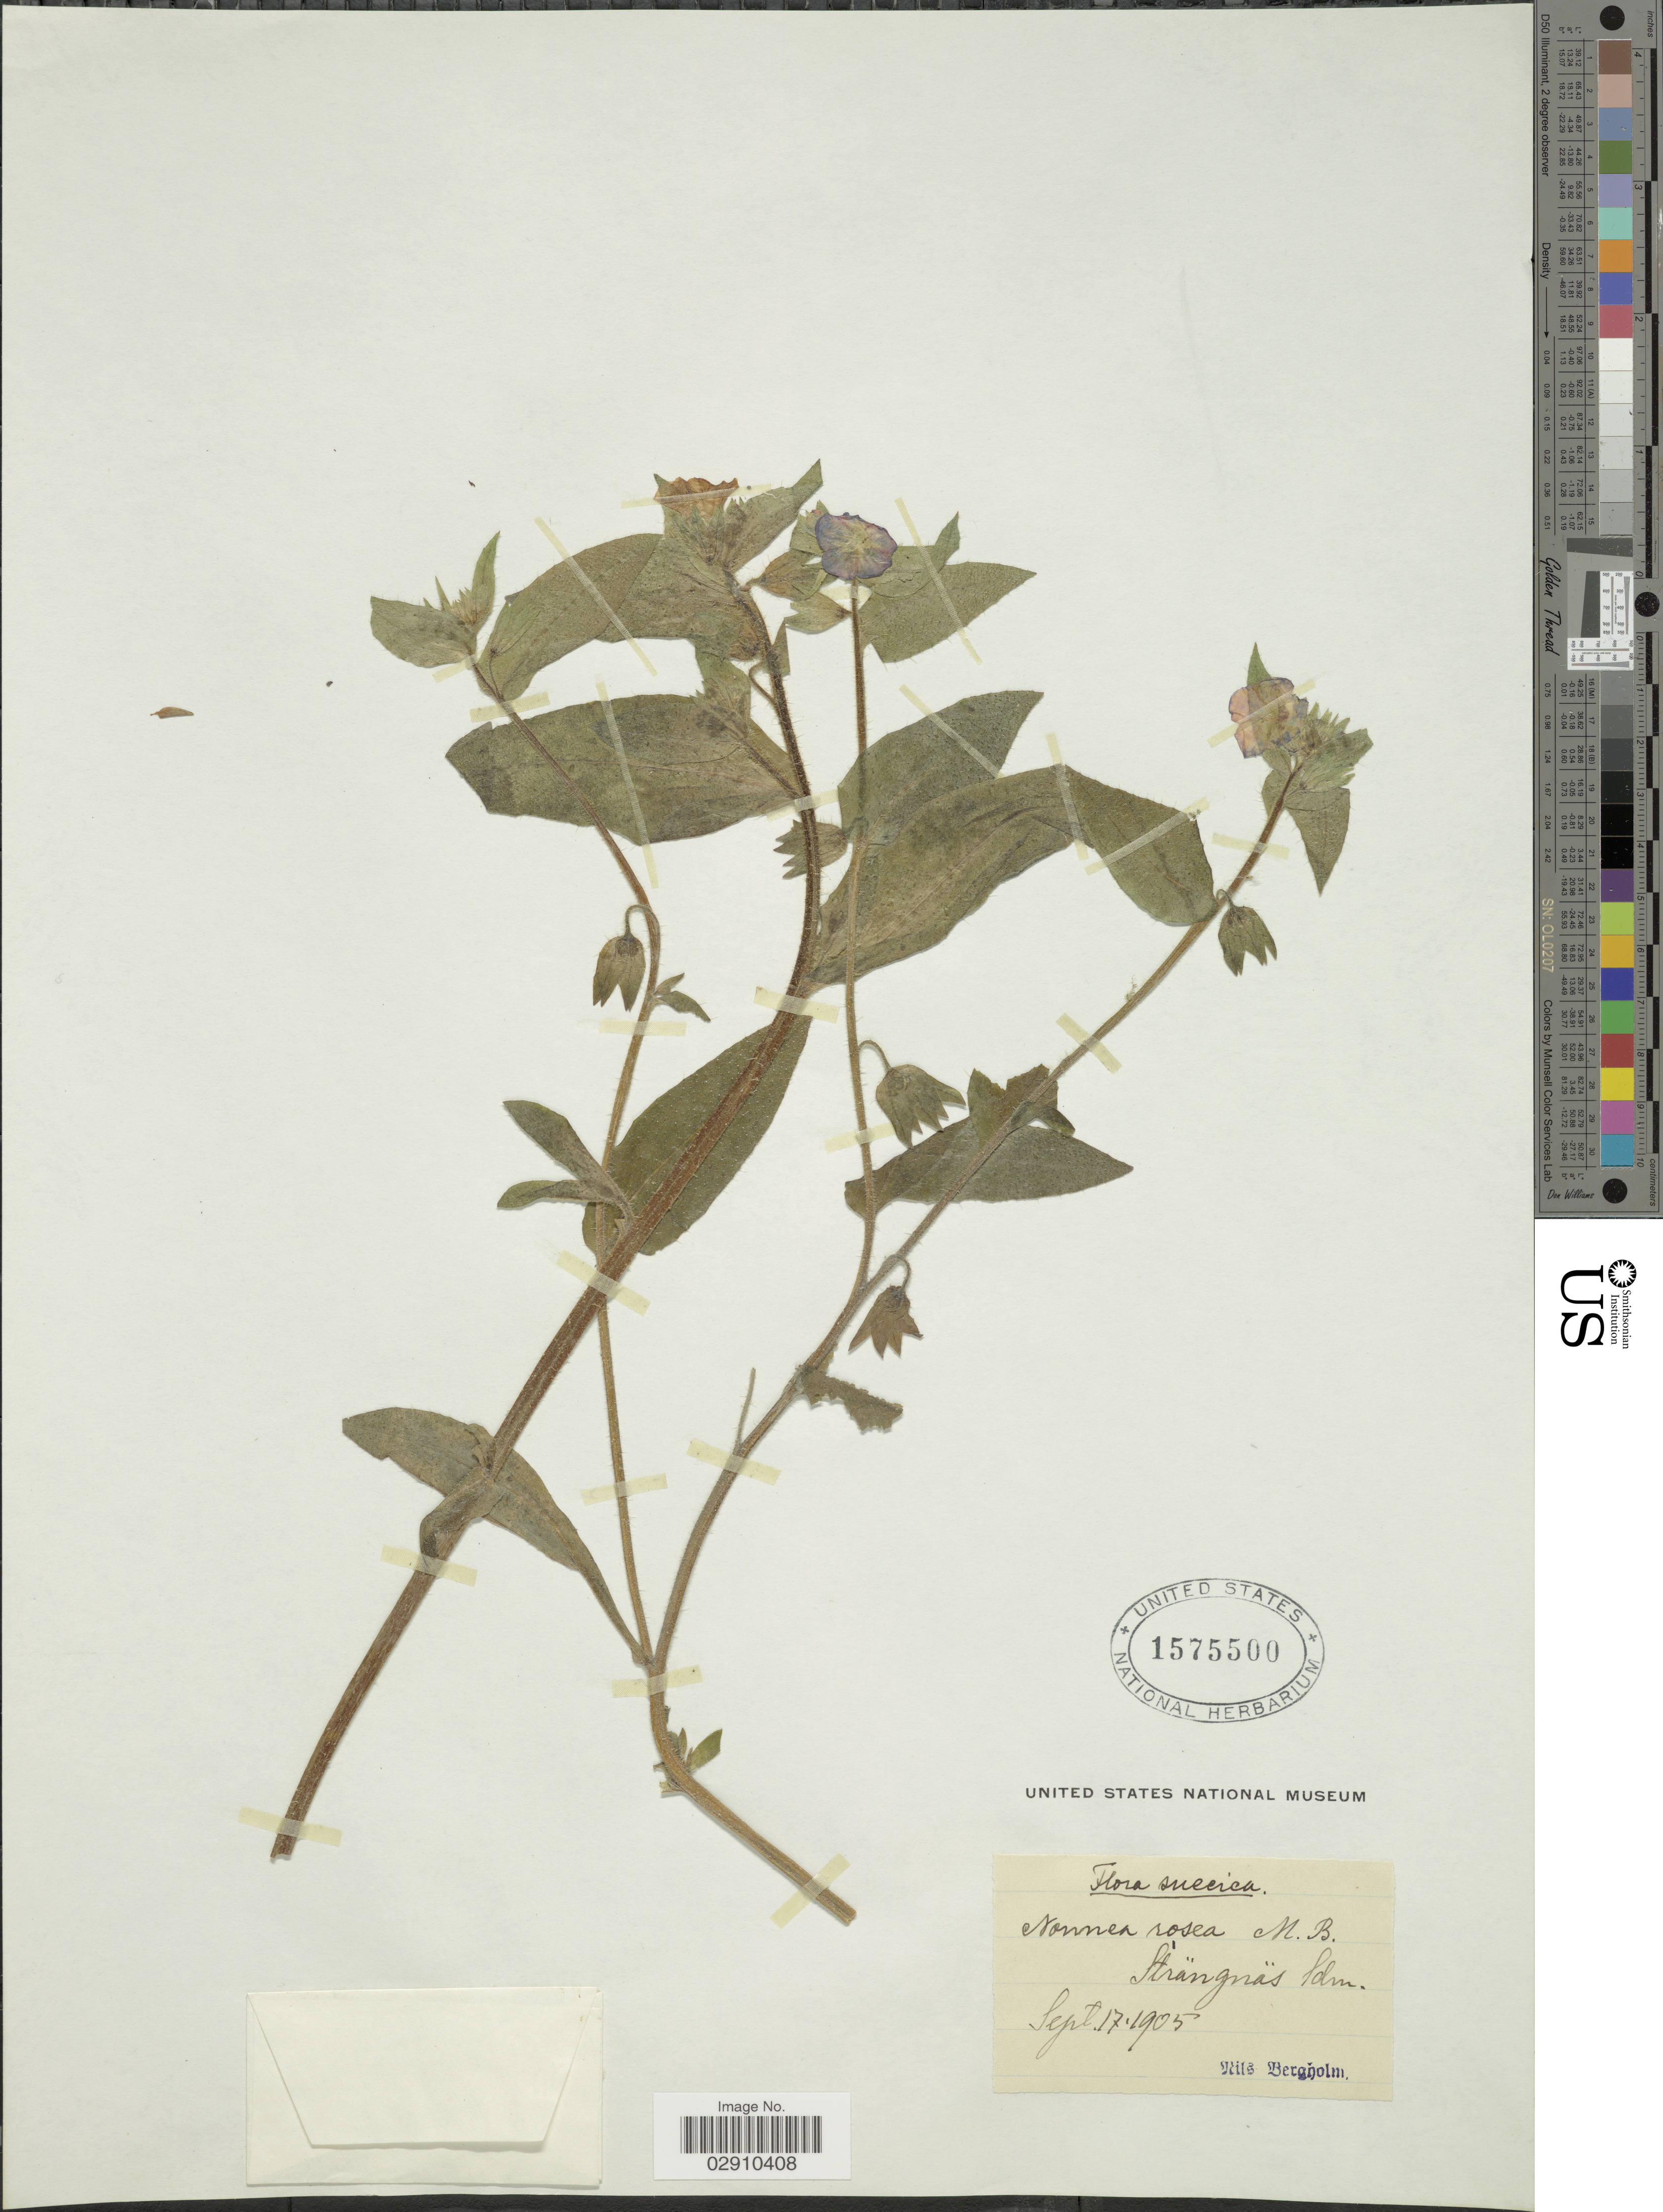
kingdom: Plantae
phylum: Tracheophyta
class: Magnoliopsida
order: Boraginales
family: Boraginaceae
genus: Nonea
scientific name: Nonea rosea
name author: Link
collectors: N. Bergholm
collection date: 1905-09-17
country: Sweden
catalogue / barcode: US 1575500